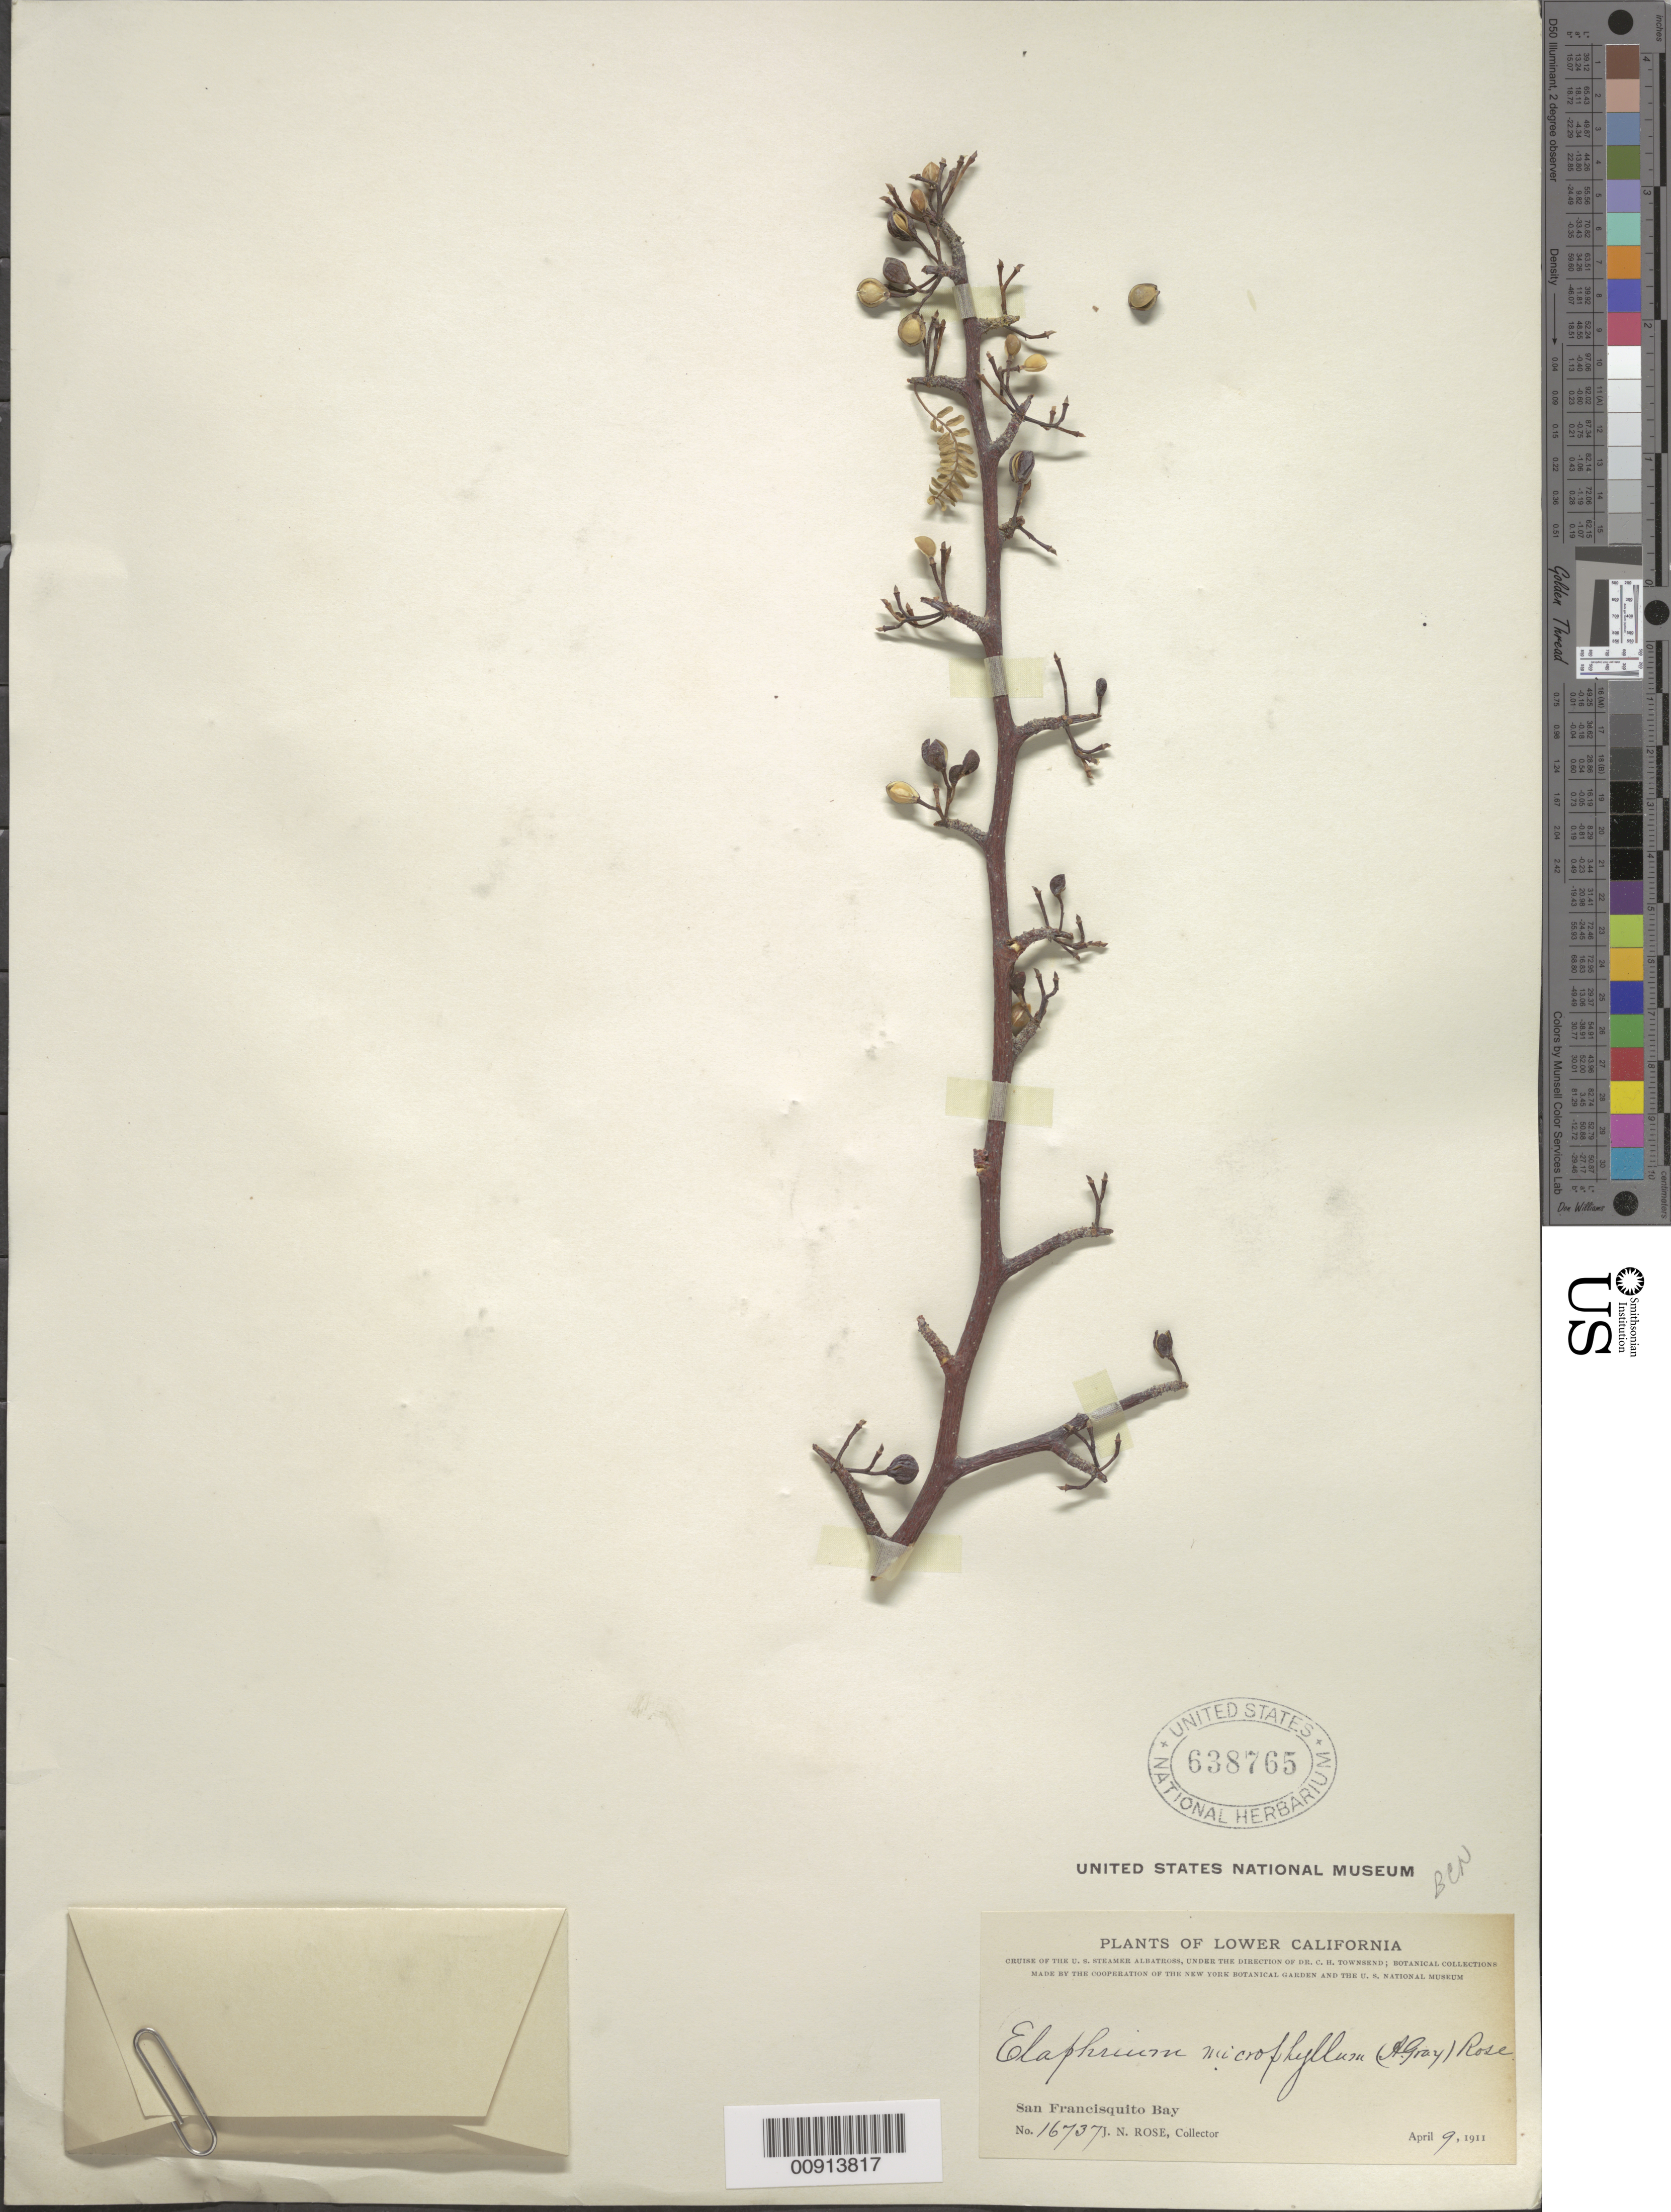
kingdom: Plantae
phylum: Tracheophyta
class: Magnoliopsida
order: Sapindales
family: Burseraceae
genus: Bursera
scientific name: Bursera microphylla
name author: A. Gray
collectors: J. N. Rose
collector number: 16737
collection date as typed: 09 Apr 1911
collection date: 1911-04-09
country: Mexico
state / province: Baja California Norte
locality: San Francisquito Bay, Lower California.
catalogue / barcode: US 638765